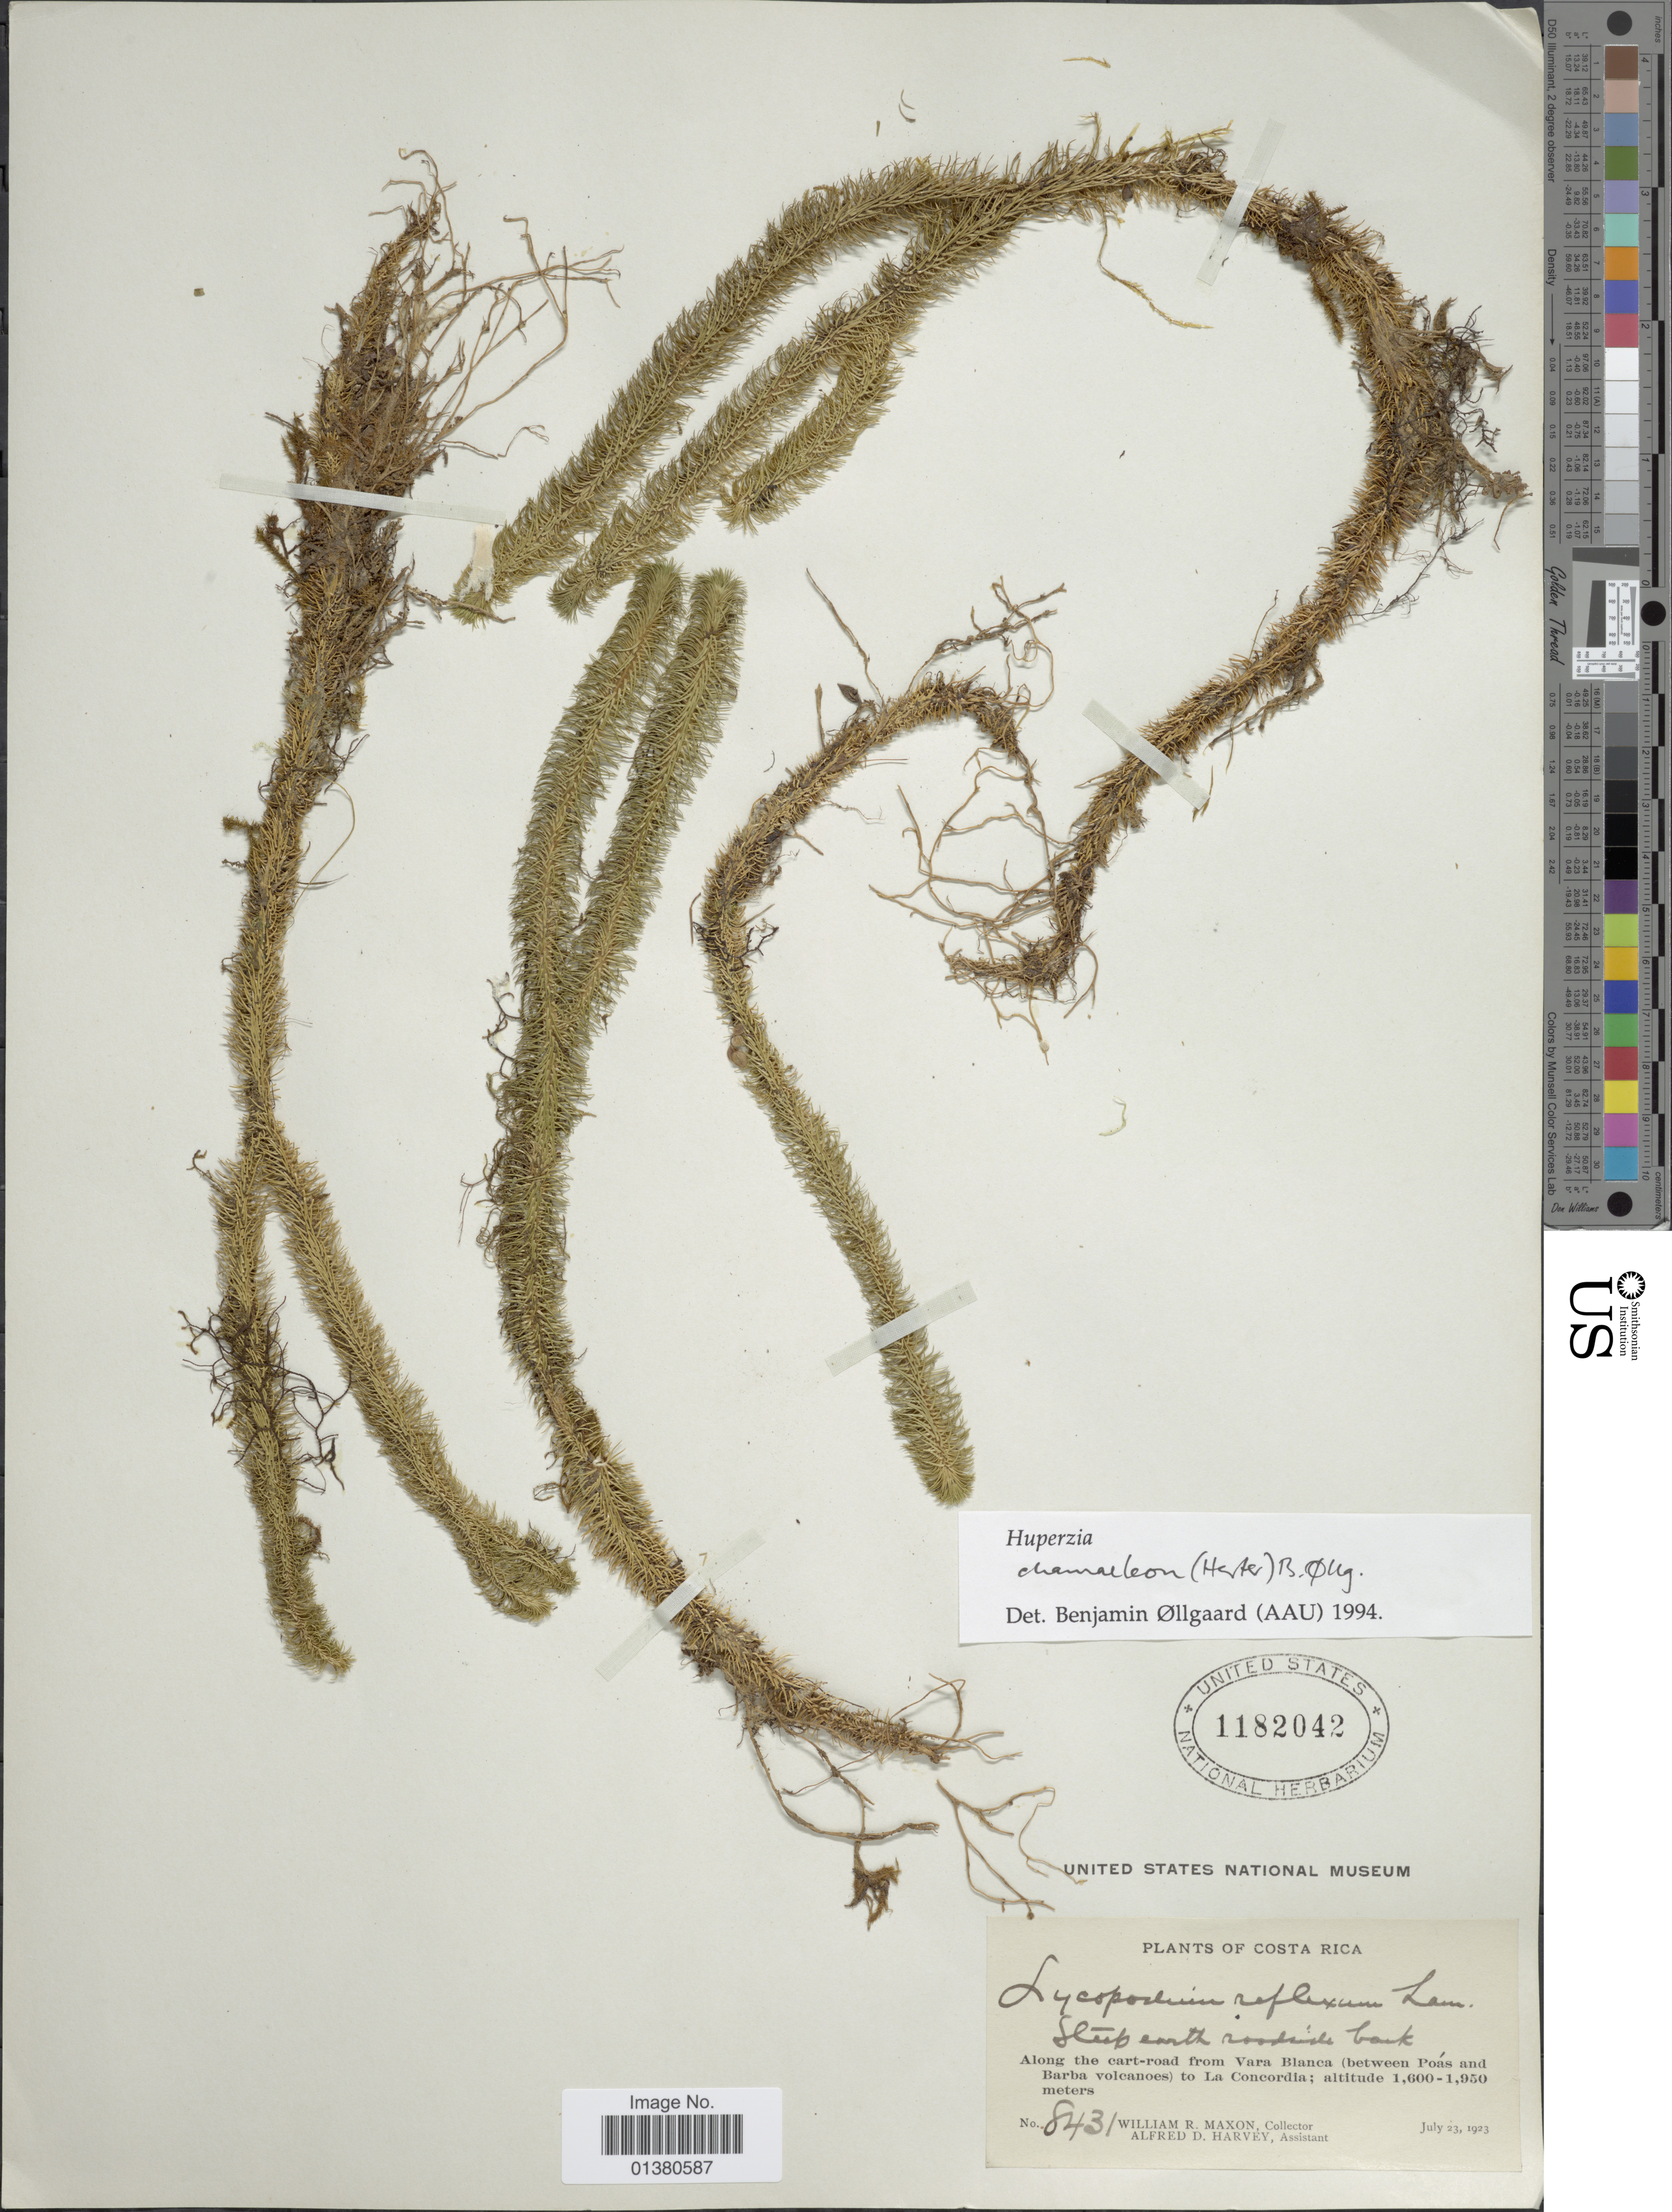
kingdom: Plantae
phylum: Tracheophyta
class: Lycopodiopsida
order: Lycopodiales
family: Lycopodiaceae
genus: Phlegmariurus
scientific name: Phlegmariurus chamaeleon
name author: (Herter) B. Øllg.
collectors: W. R. Maxon & A. D. Harvey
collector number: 84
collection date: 1923-07-23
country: Costa Rica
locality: Along the cart-road from Vara Blanca (between Poas and Barba volcanoes) to La Concordia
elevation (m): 1600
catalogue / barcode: US 1182042